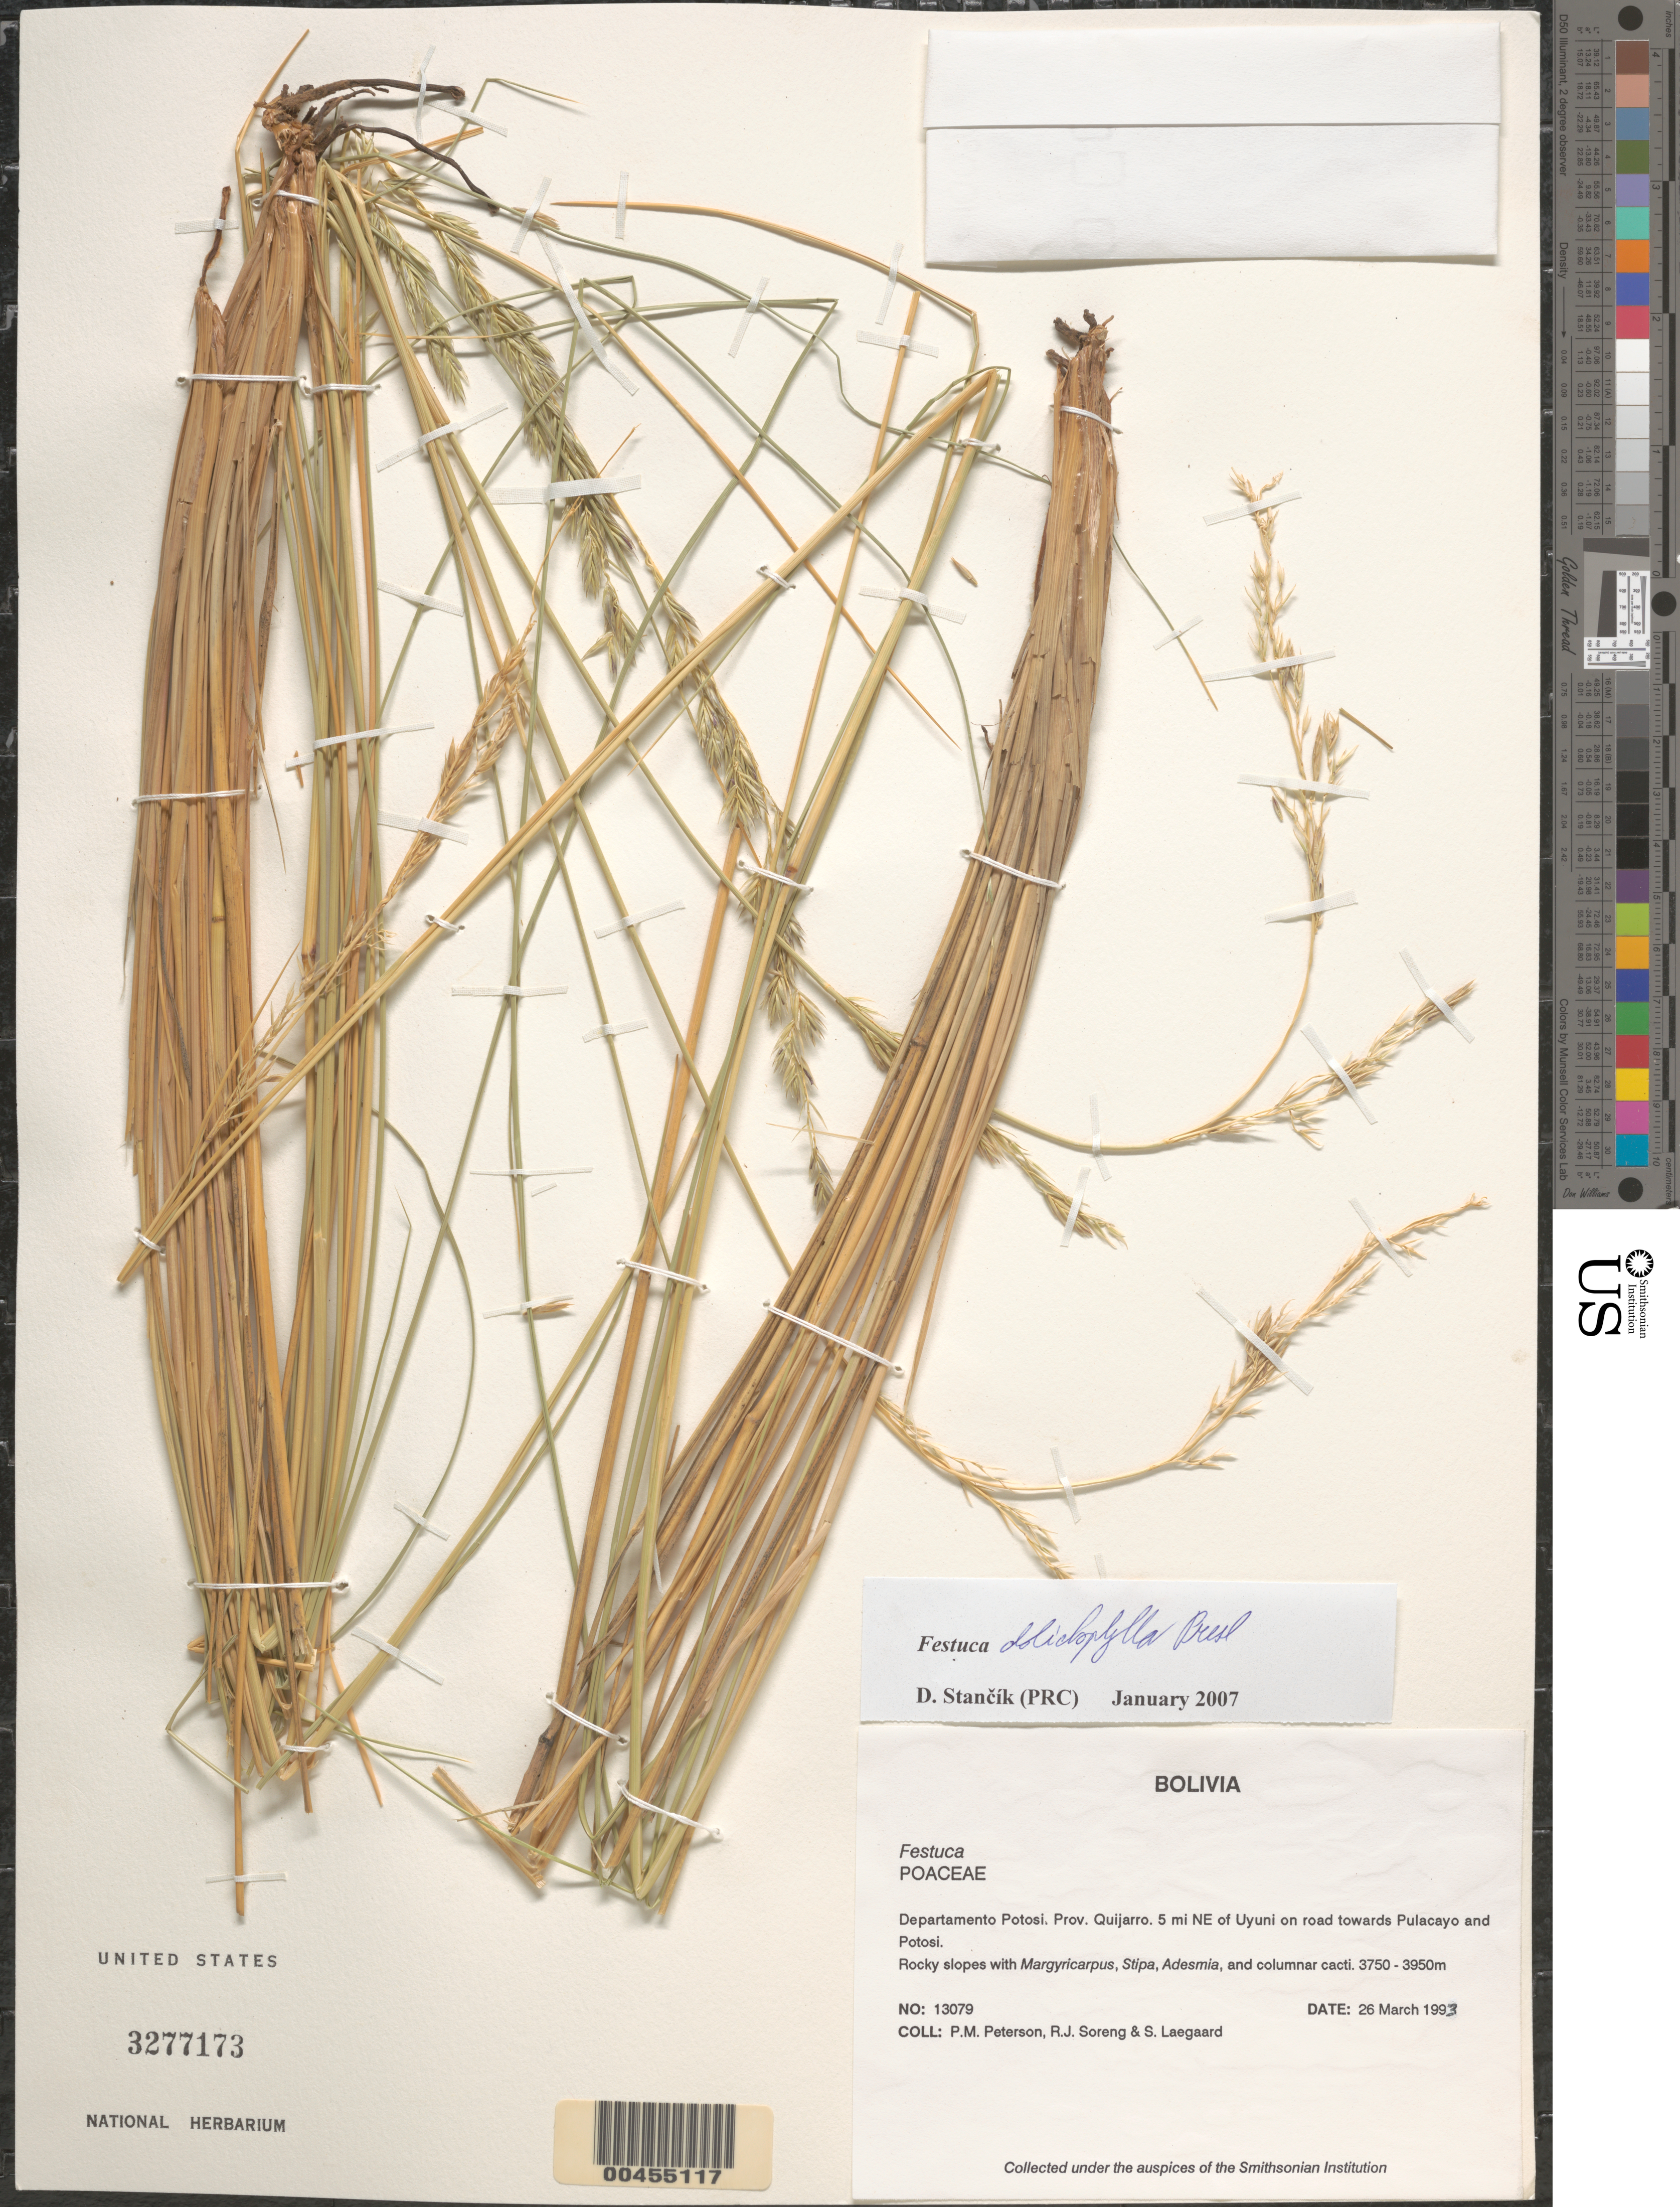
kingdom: Plantae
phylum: Tracheophyta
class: Liliopsida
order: Poales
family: Poaceae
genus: Festuca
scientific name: Festuca sp.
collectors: P. M. Peterson, R. J. Soreng & S. Lægaard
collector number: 13079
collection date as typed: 26 Mar 1992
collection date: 1992-03-26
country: Bolivia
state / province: Potosí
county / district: Quijarro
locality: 5 mi NE of Uyuni on road towards Pulacayo and Potosi.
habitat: Rocky slopes with Margyricarpus, Stipa, Adesmia, and columnar cacti.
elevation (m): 3750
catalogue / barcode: US 3277173